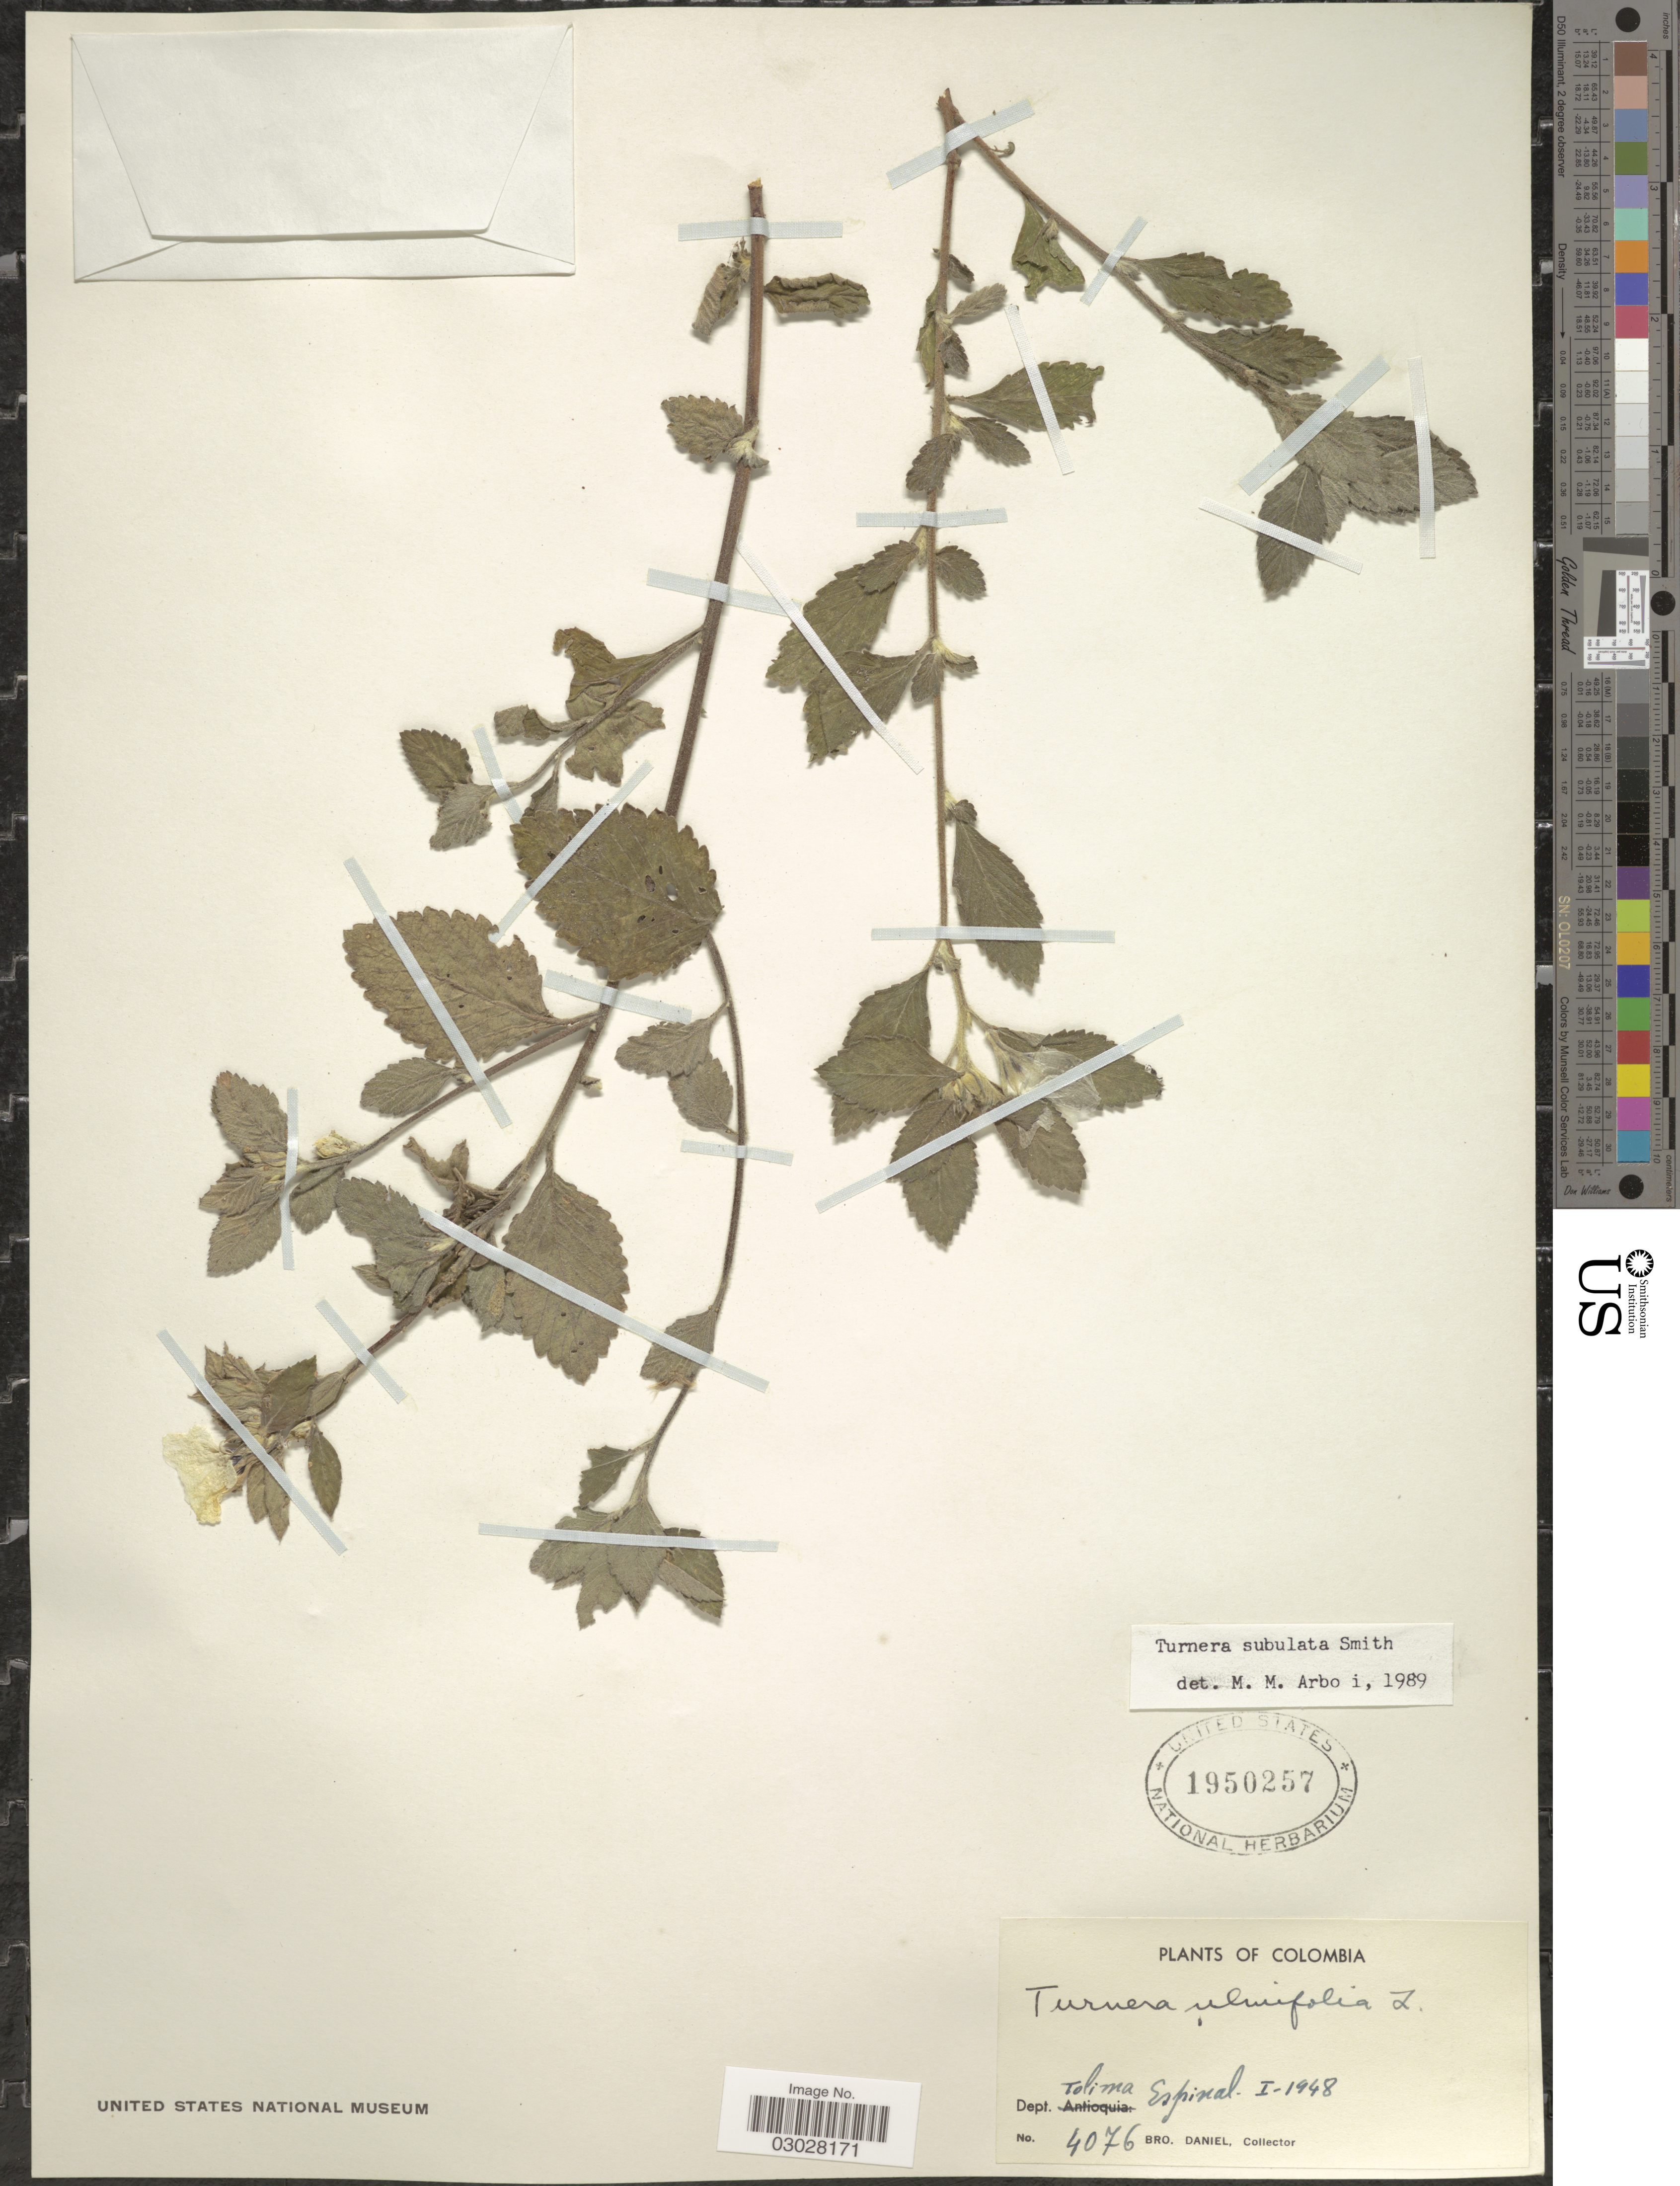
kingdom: Plantae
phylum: Tracheophyta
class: Magnoliopsida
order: Malpighiales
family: Turneraceae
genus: Turnera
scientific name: Turnera subulata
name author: Sm.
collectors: Bro. Daniel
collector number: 4076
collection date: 1948-01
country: Colombia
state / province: Tolima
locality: Dept. Tolima Espinal.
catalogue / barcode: US 1950257